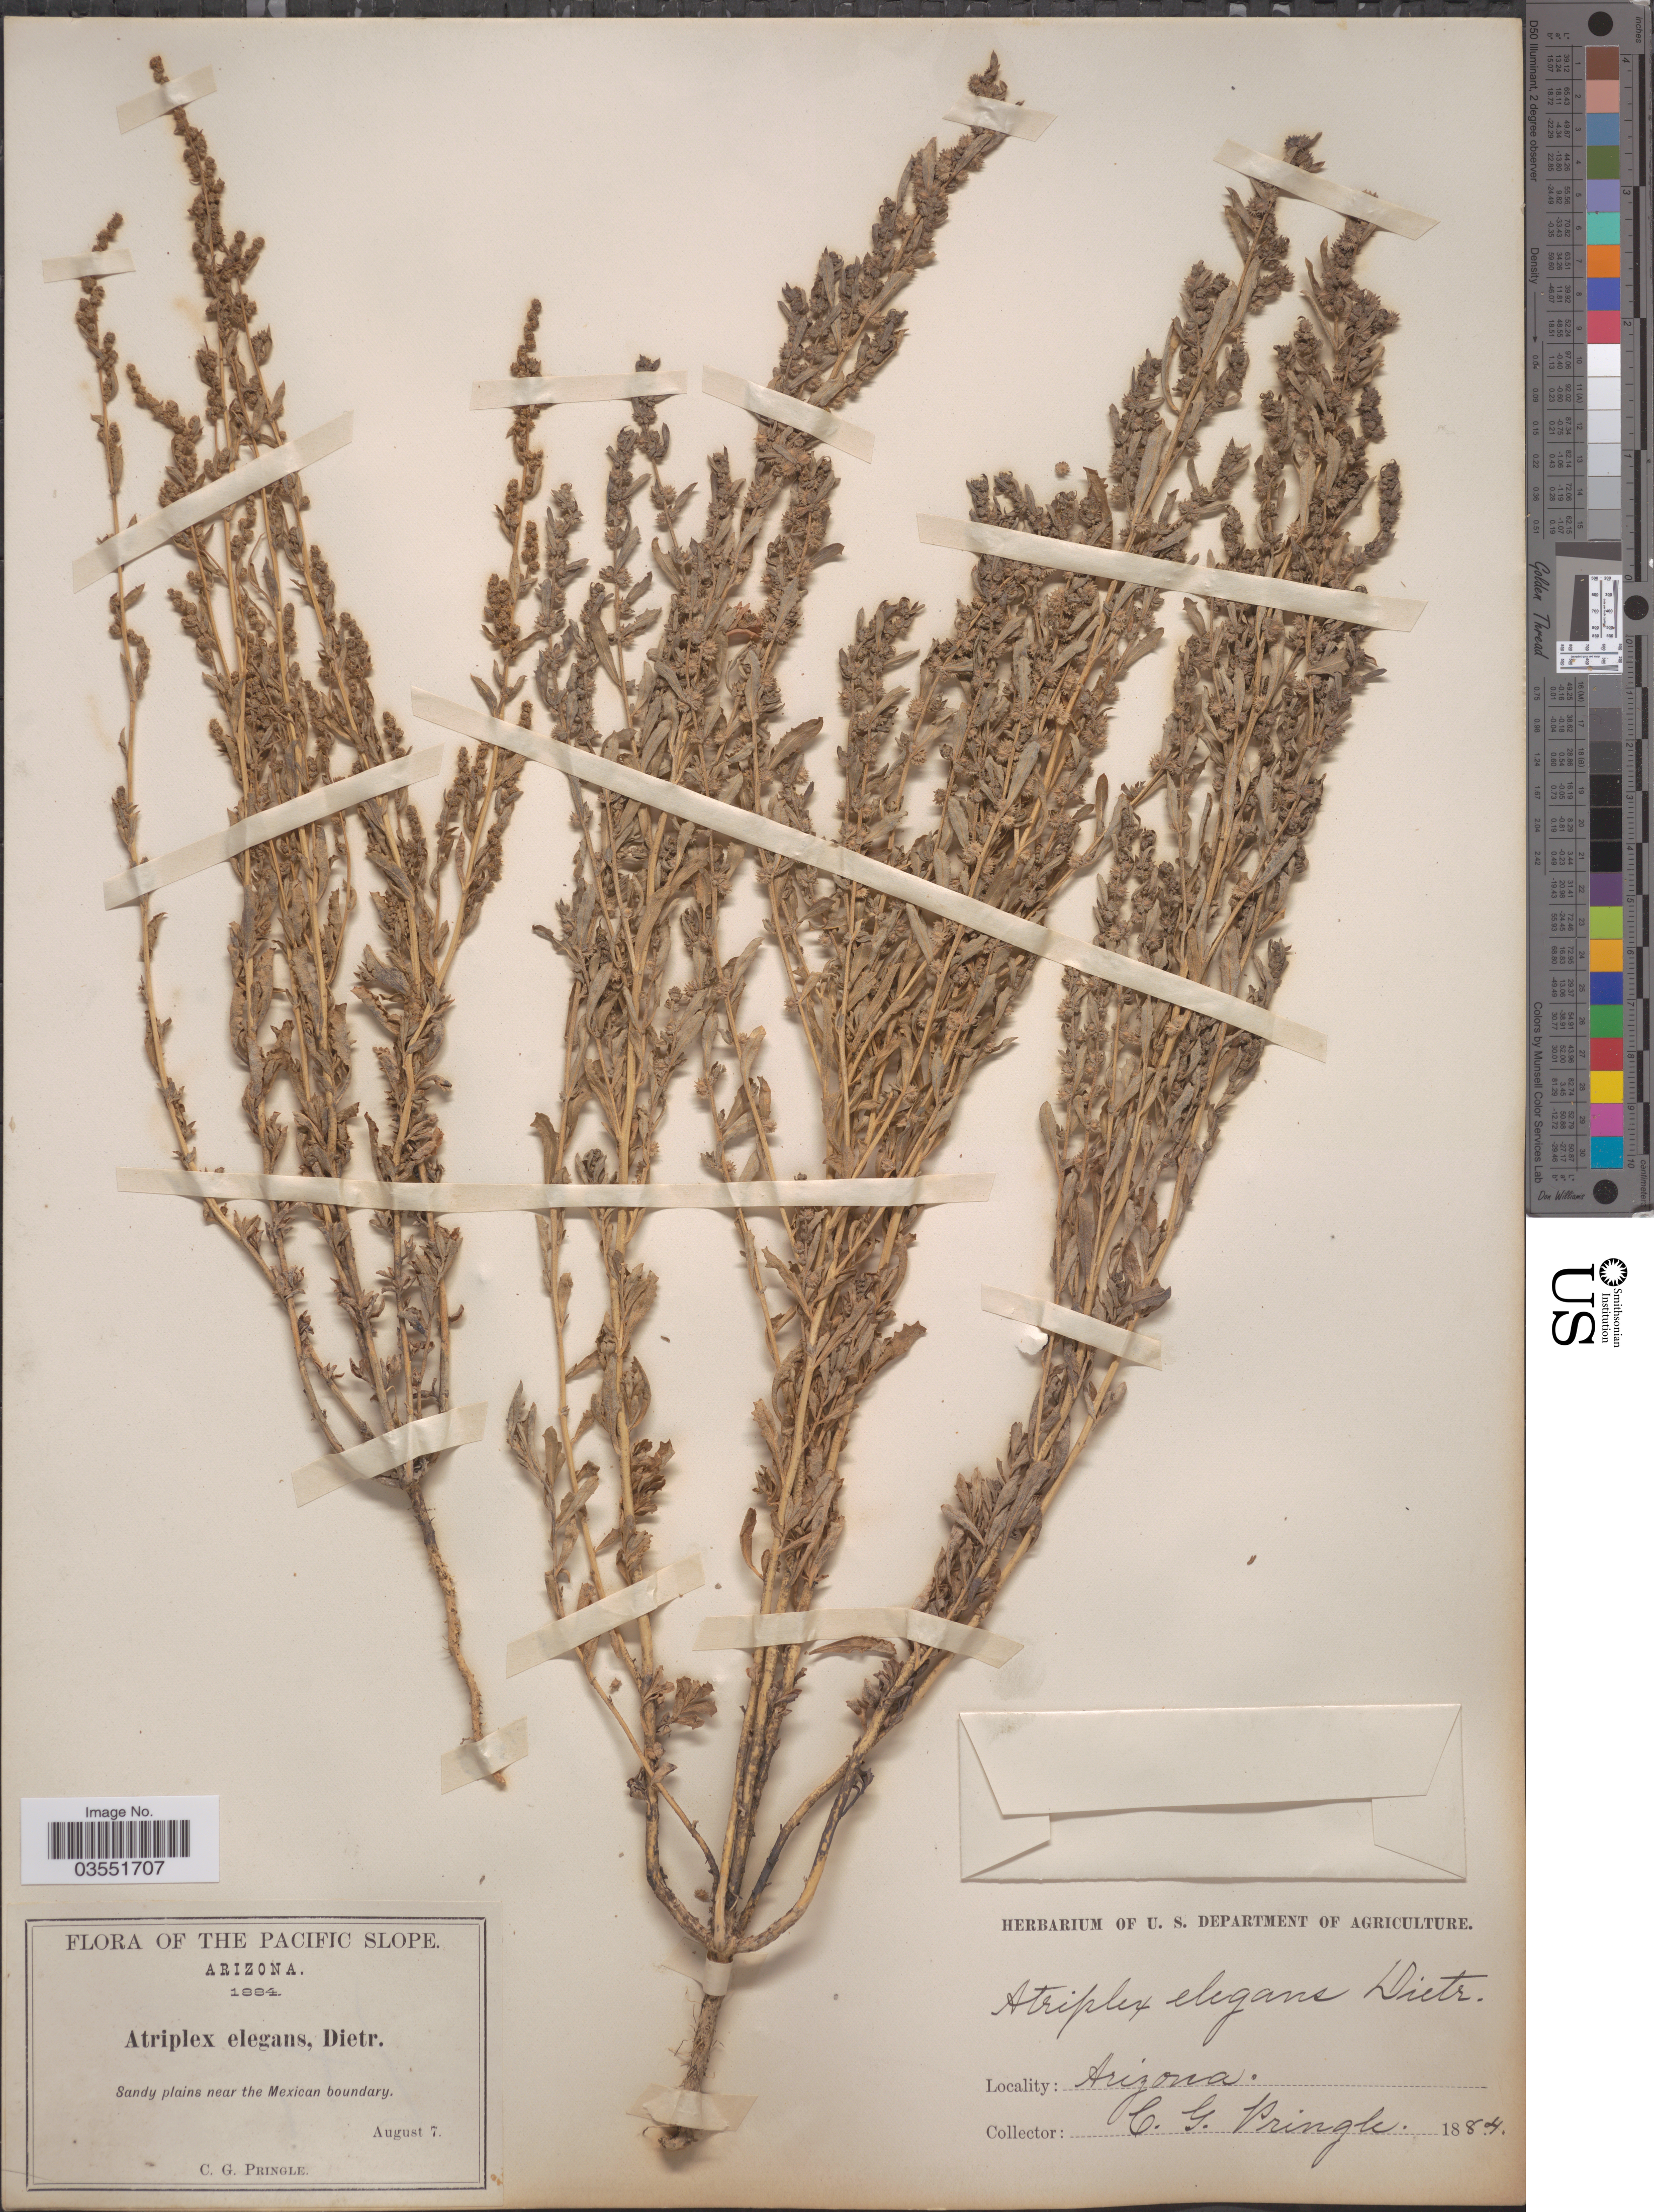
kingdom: Plantae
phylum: Tracheophyta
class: Magnoliopsida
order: Caryophyllales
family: Amaranthaceae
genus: Atriplex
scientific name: Atriplex elegans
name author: (Moq.) D. Dietr.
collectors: C. G. Pringle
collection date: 1884-08-07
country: United States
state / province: Arizona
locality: Pacific Slope. Near the Mexican boundary.